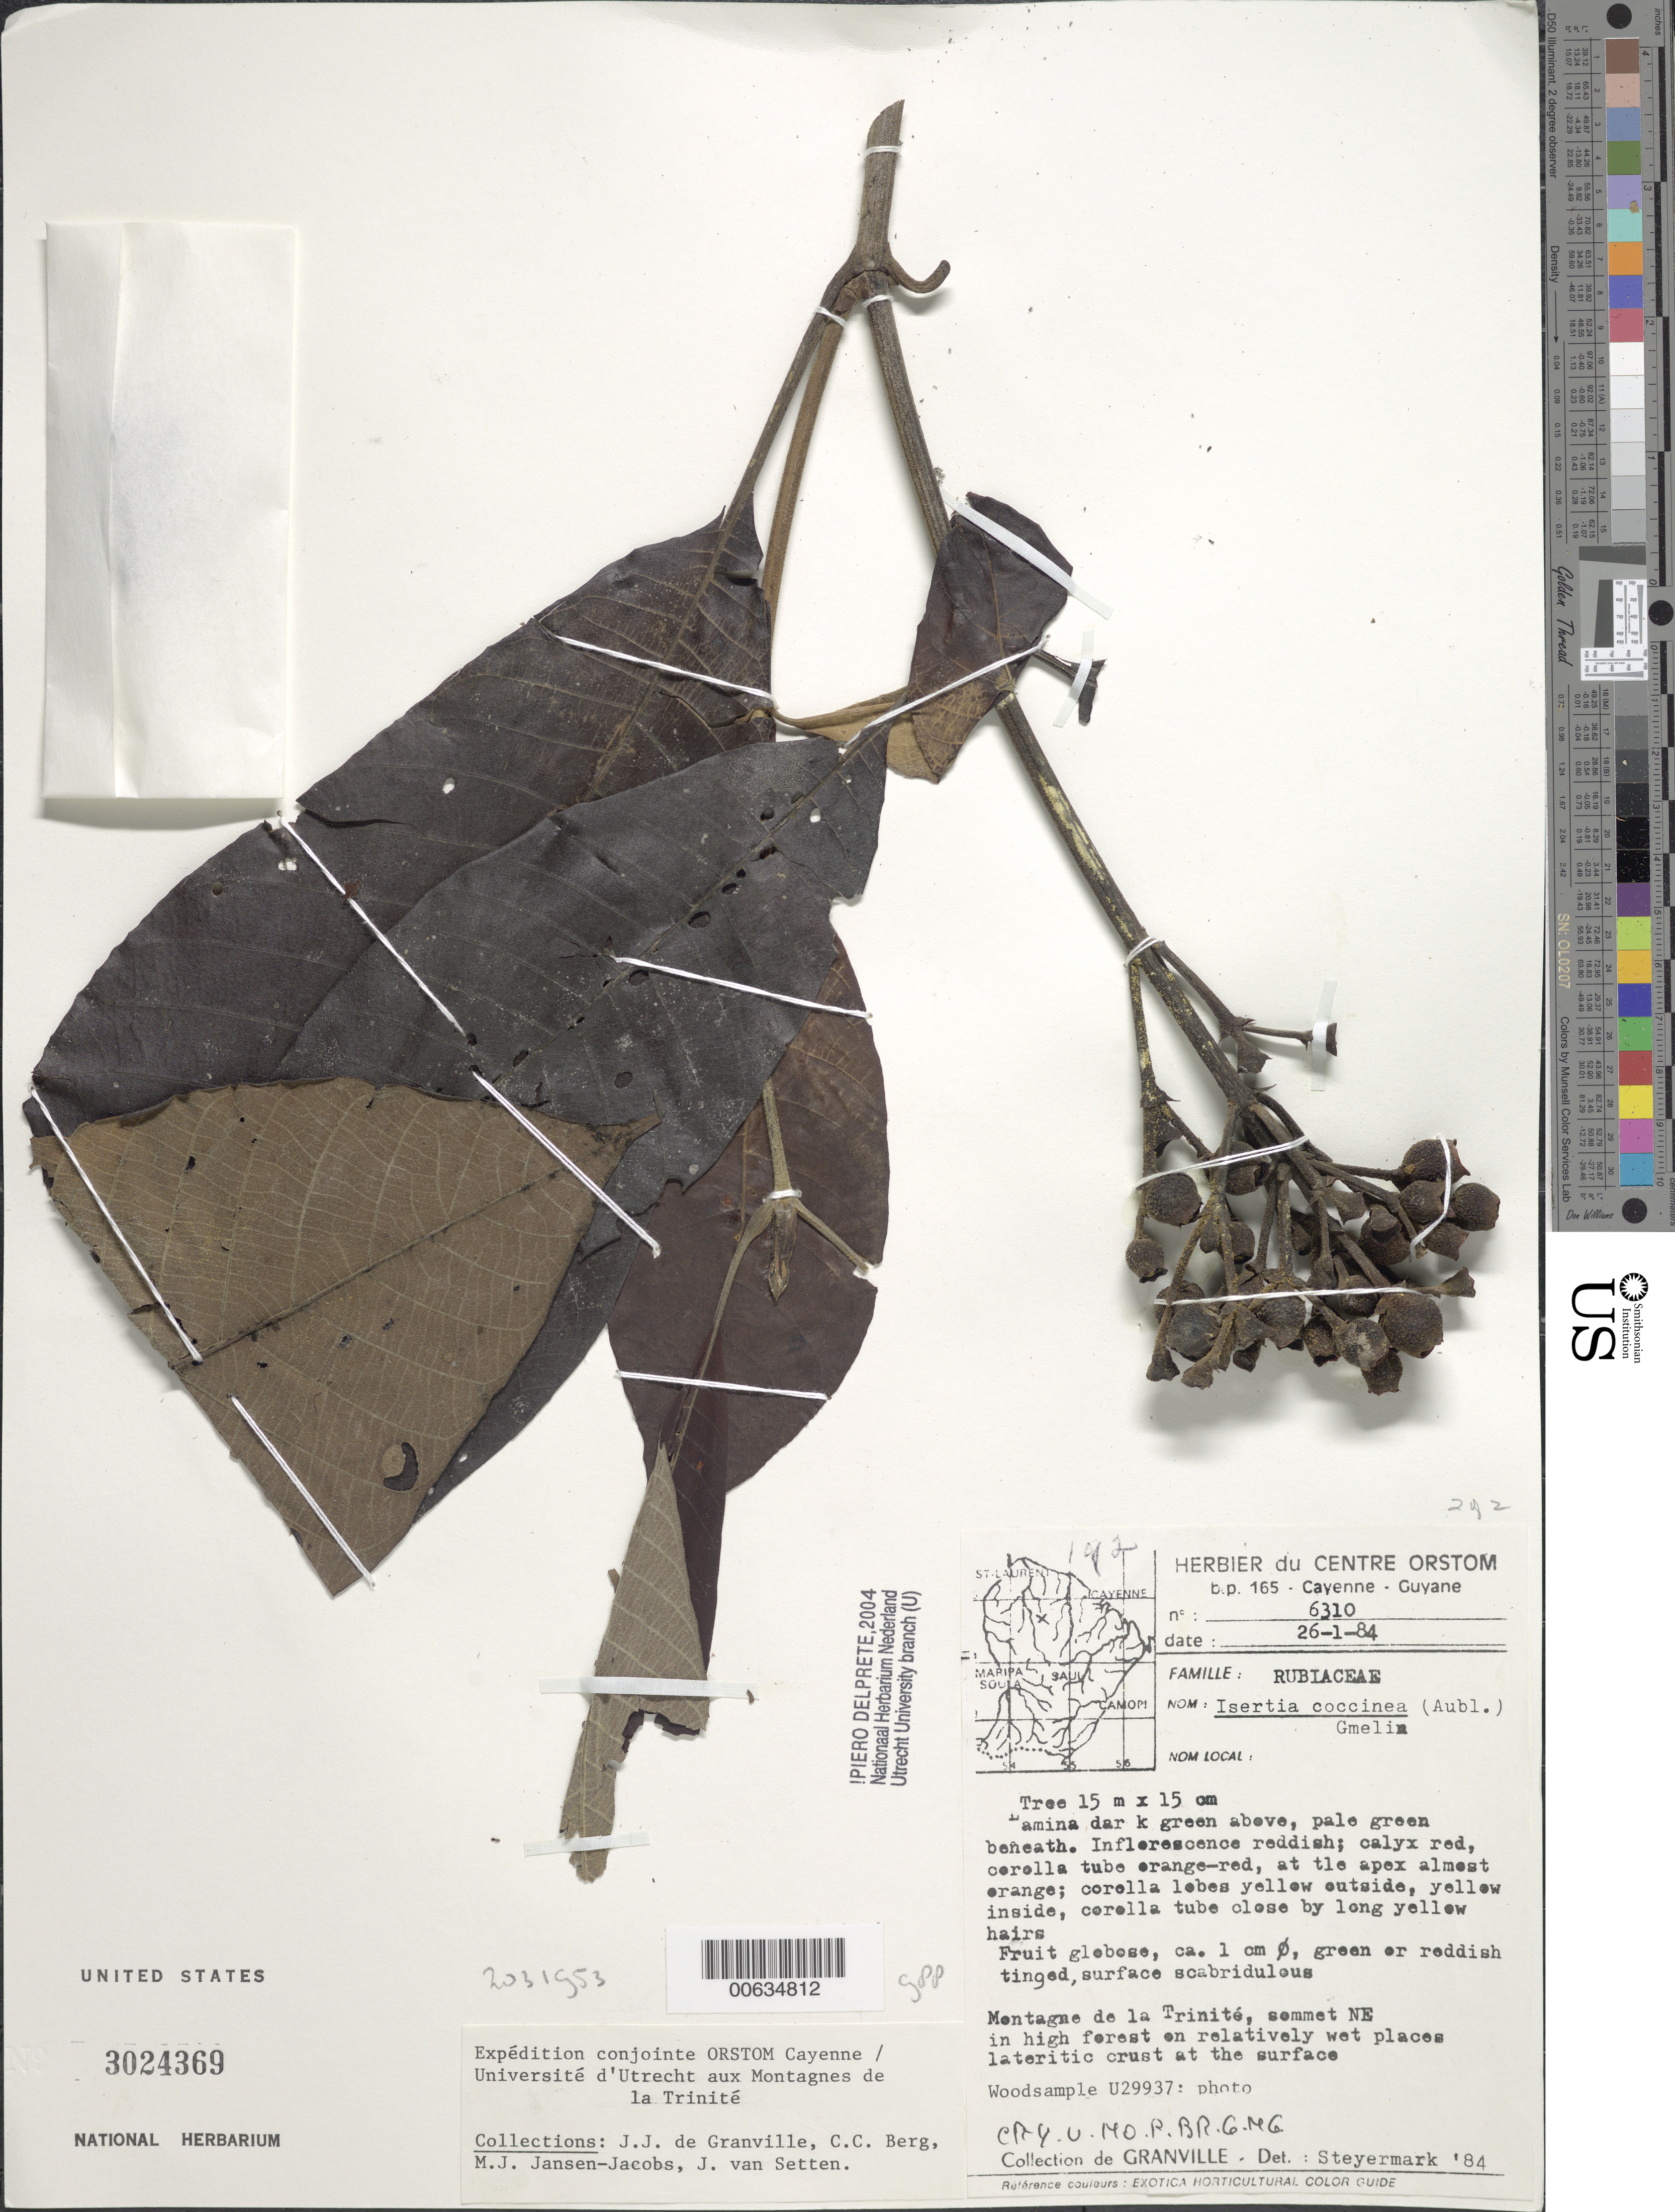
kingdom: Plantae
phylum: Tracheophyta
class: Magnoliopsida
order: Gentianales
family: Rubiaceae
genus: Isertia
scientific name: Isertia coccinea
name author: (Aubl.) Vahl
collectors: J.-J. de Granville, C. C. Berg, M. J. Jansen-Jacobs & A. K. Setten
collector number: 6310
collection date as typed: Transcribed d/m/y: 26/1/84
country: French Guiana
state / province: Cayenne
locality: Montagne de la Trinite, semmet NE in high forest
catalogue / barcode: US 3024369